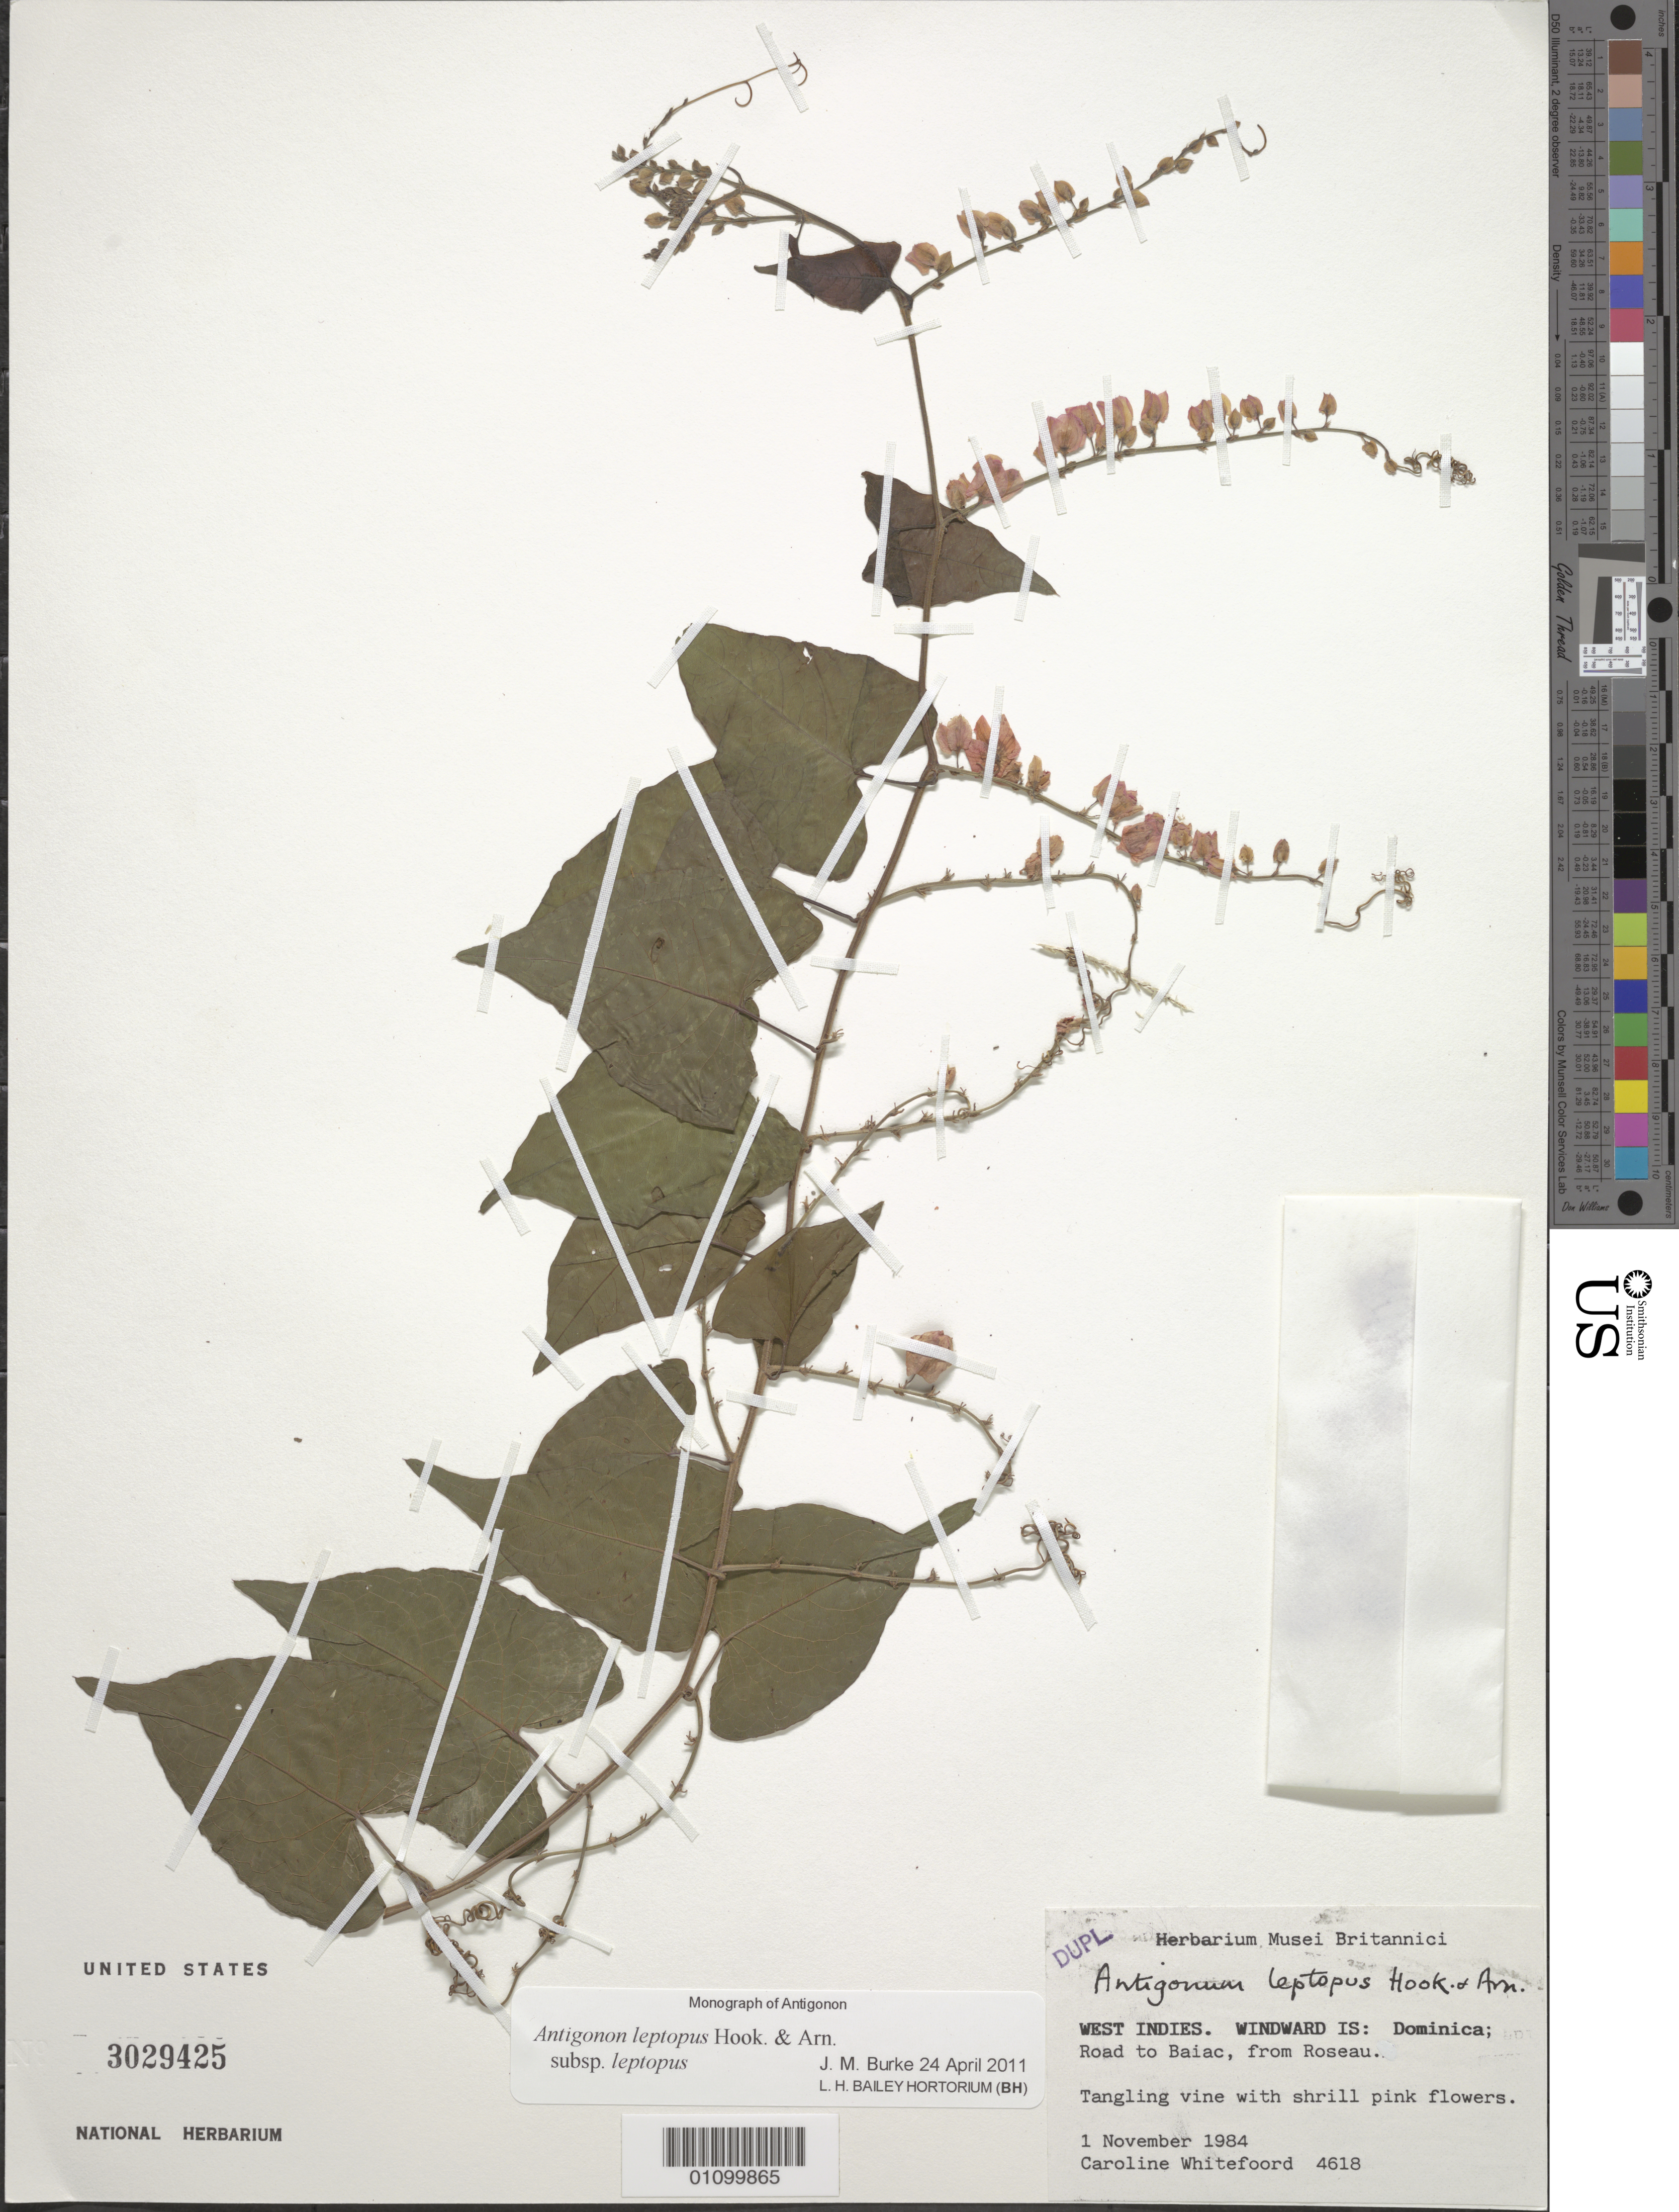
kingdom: Plantae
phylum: Tracheophyta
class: Magnoliopsida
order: Caryophyllales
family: Polygonaceae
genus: Antigonon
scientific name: Antigonon leptopus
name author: Hook. & Arn.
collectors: C. Whitefoord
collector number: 4648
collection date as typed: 01 Nov 1984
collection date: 1984-11-01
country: Dominica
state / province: St. George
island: Dominica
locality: Road to Baiac, from Roseau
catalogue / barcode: US 3029425